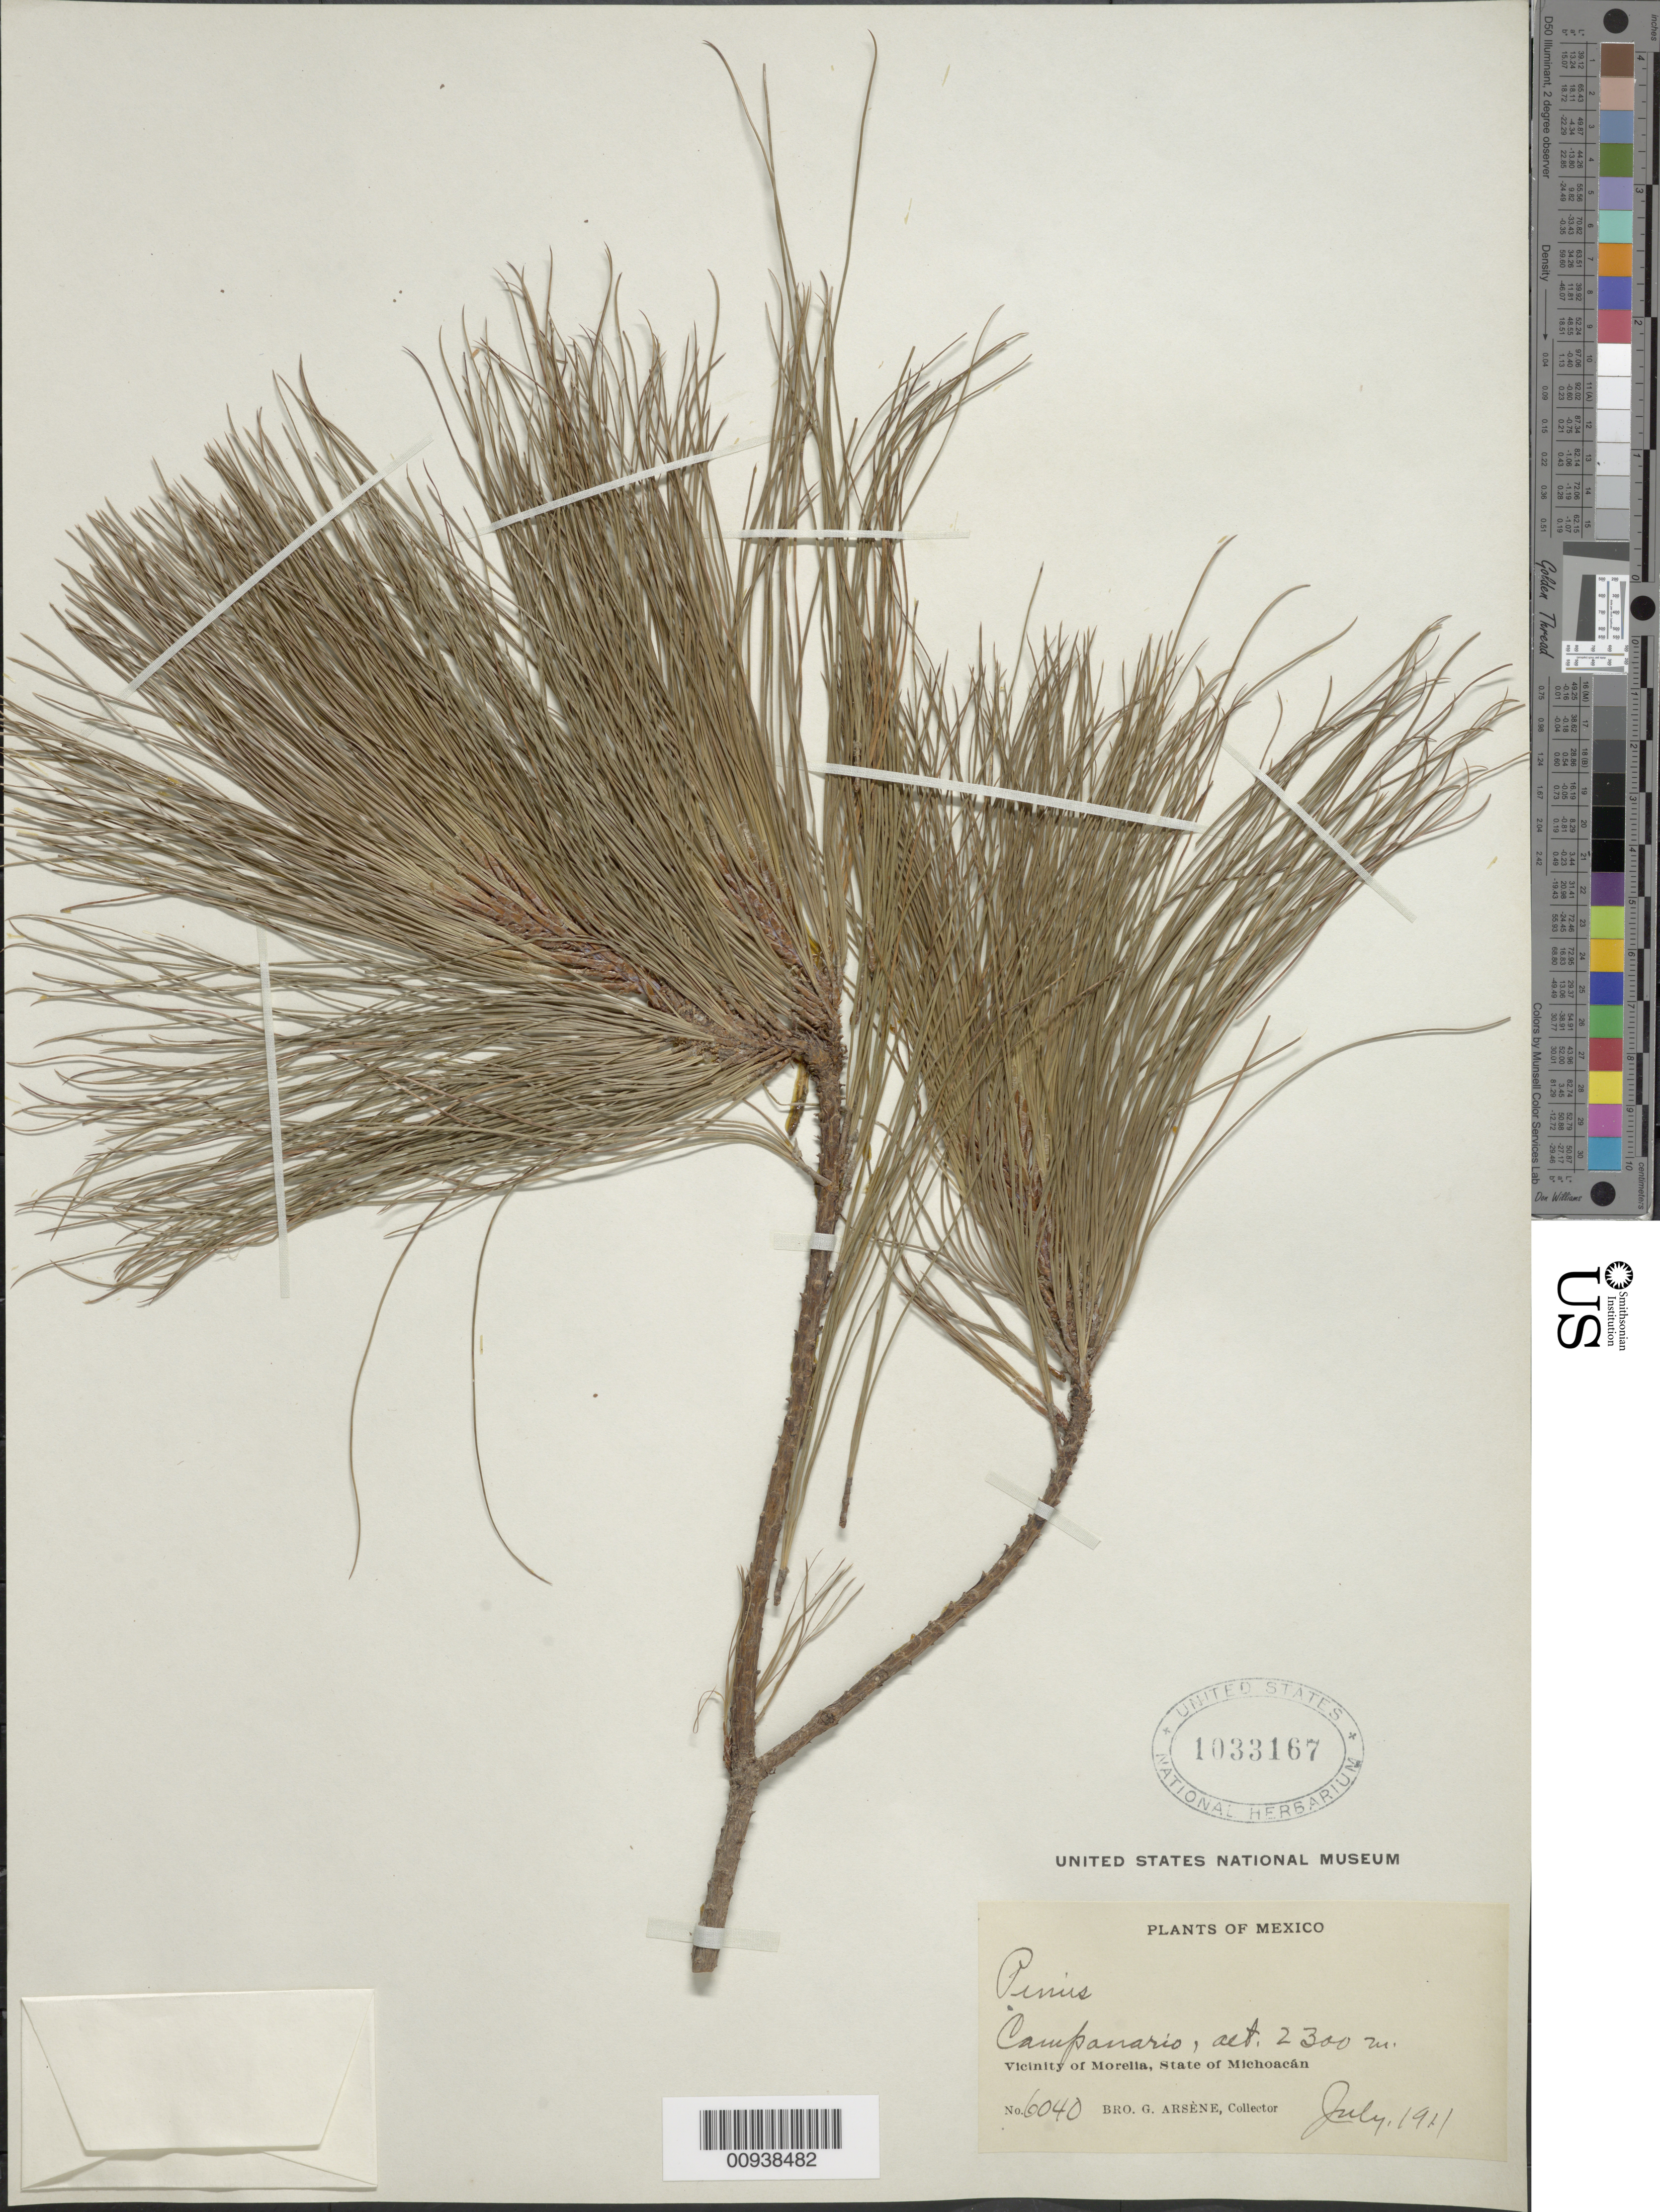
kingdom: Plantae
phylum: Tracheophyta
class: Pinopsida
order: Pinales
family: Pinaceae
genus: Pinus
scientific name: Pinus sp.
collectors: Bro. G. Arsène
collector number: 6040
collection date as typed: Jul 1911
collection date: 1911-07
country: Mexico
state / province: Michoacán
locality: Campanario. Vicinity of Morelia.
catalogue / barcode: US 1033167